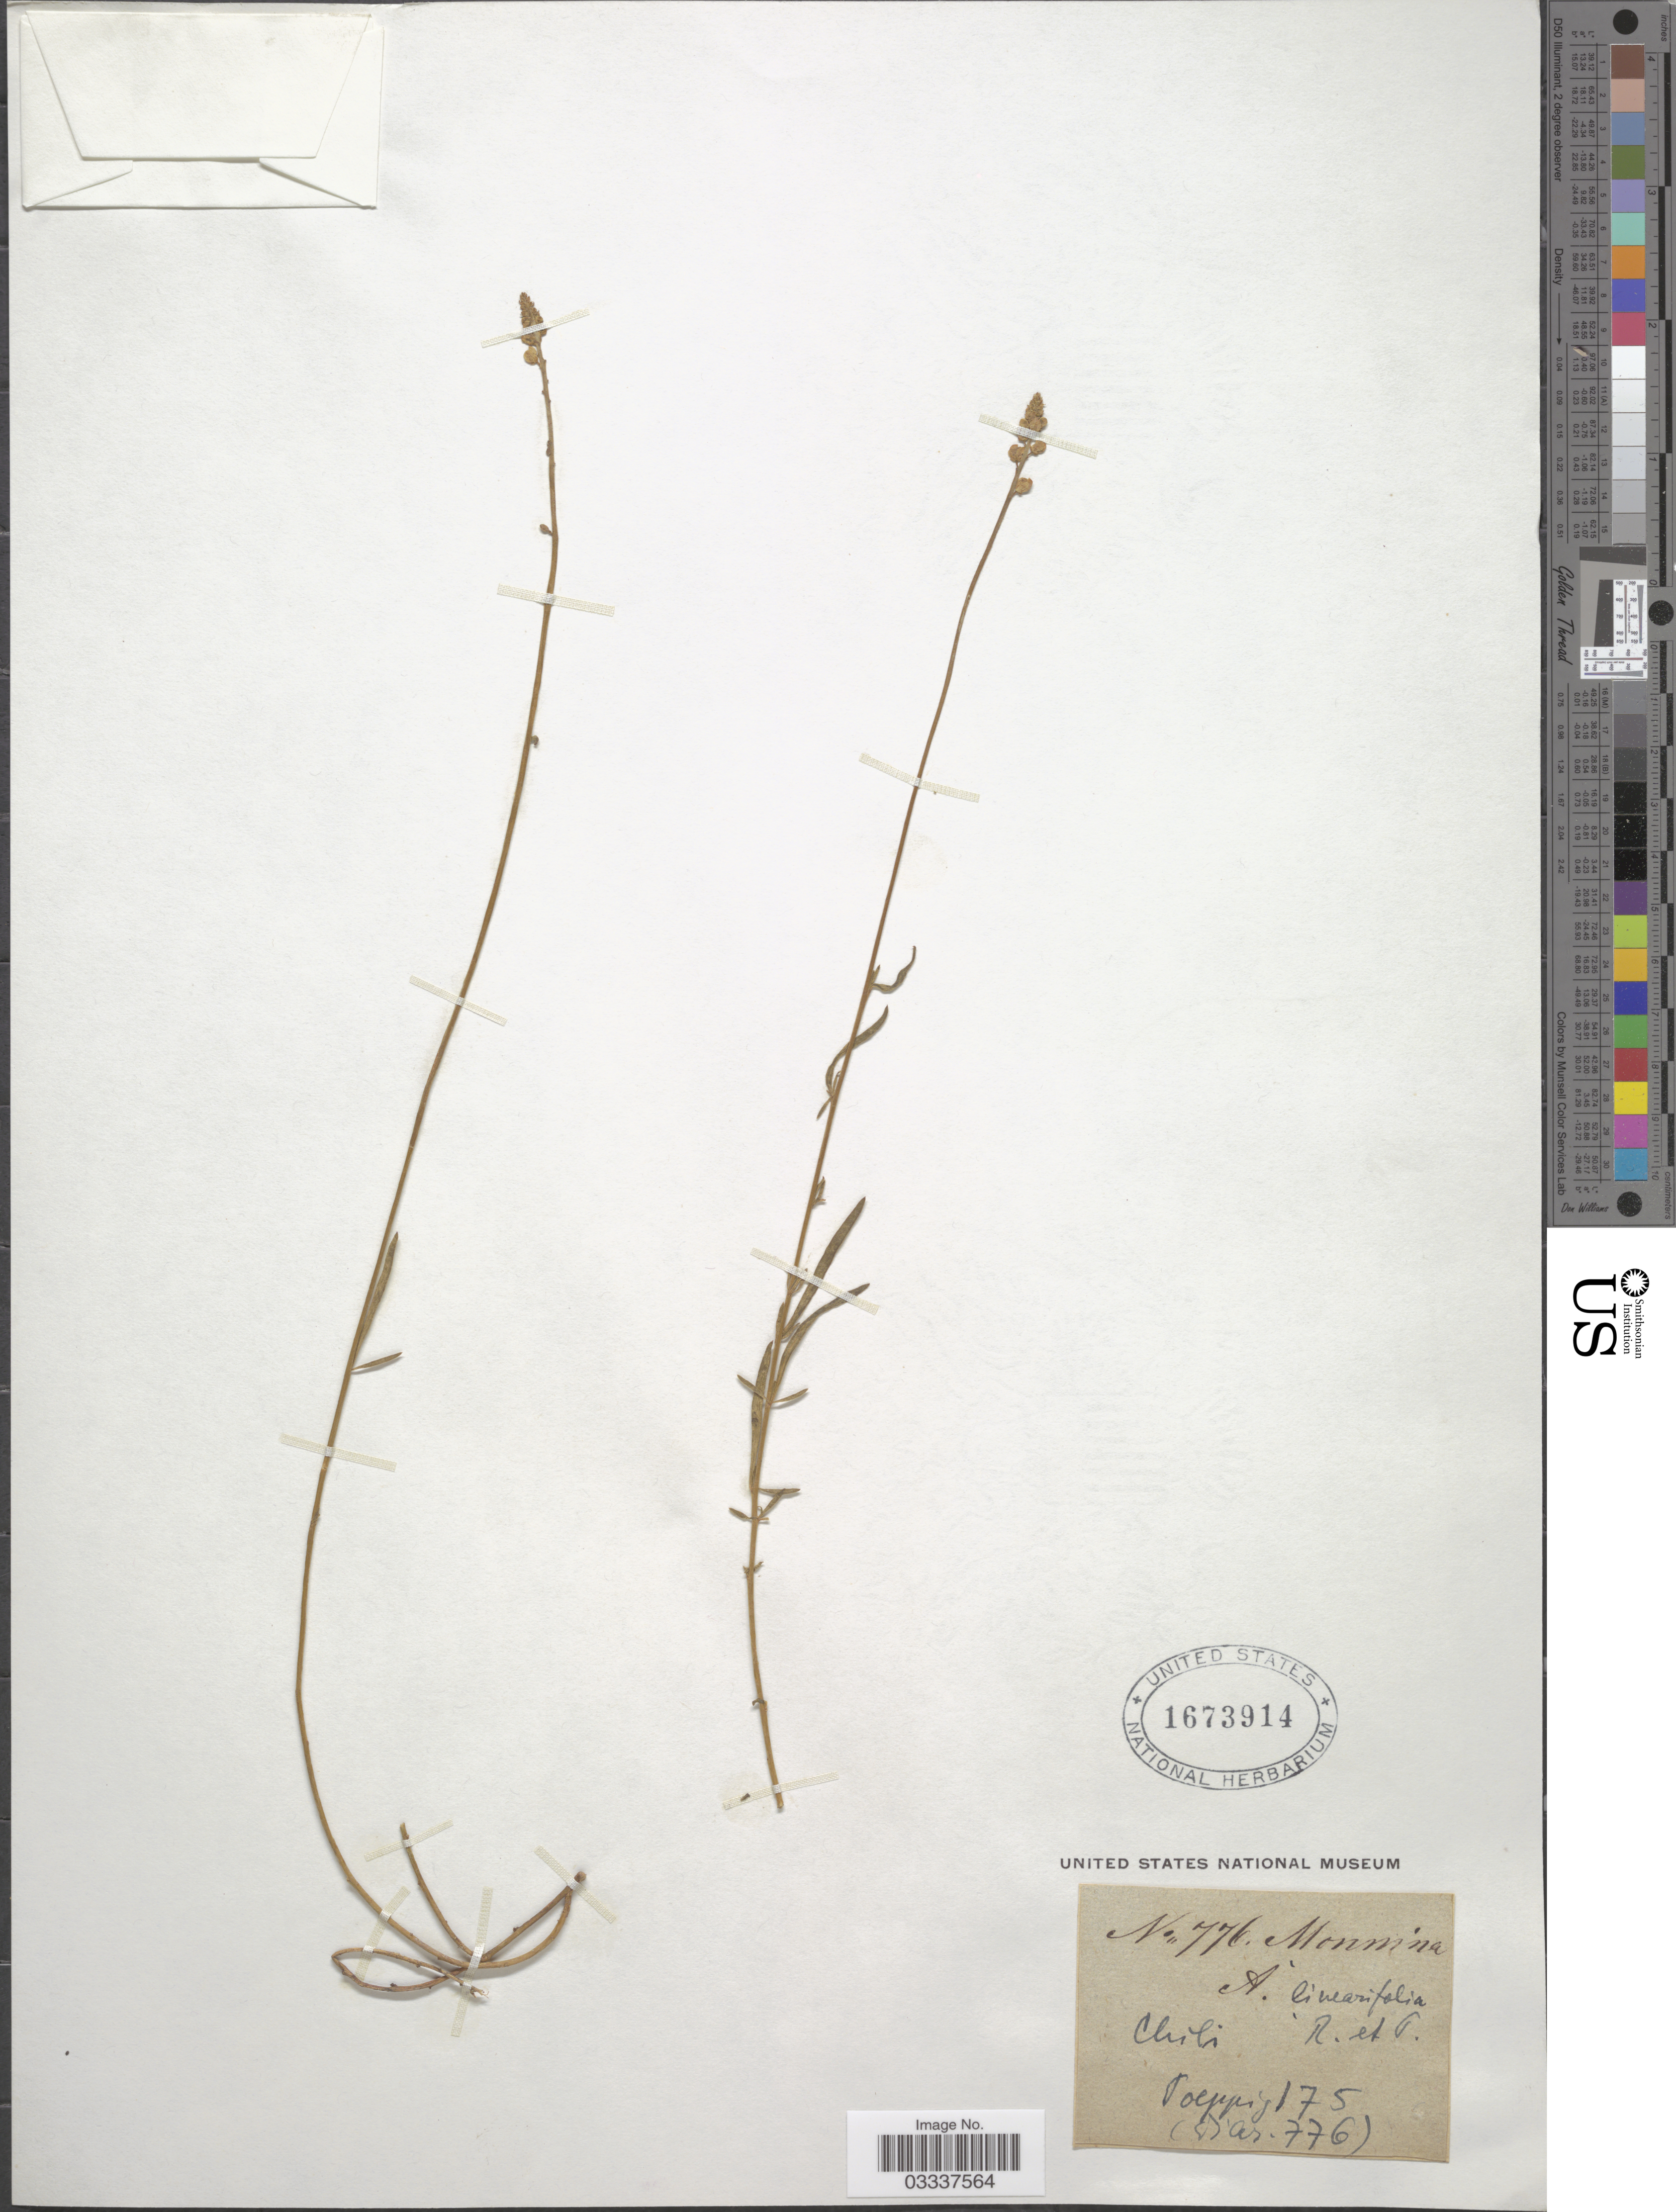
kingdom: Plantae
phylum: Tracheophyta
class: Magnoliopsida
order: Fabales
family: Polygalaceae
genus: Monnina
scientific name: Monnina linearifolia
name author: Ruiz & Pav.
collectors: Poeppig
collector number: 175/776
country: Chile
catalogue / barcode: US 1673914